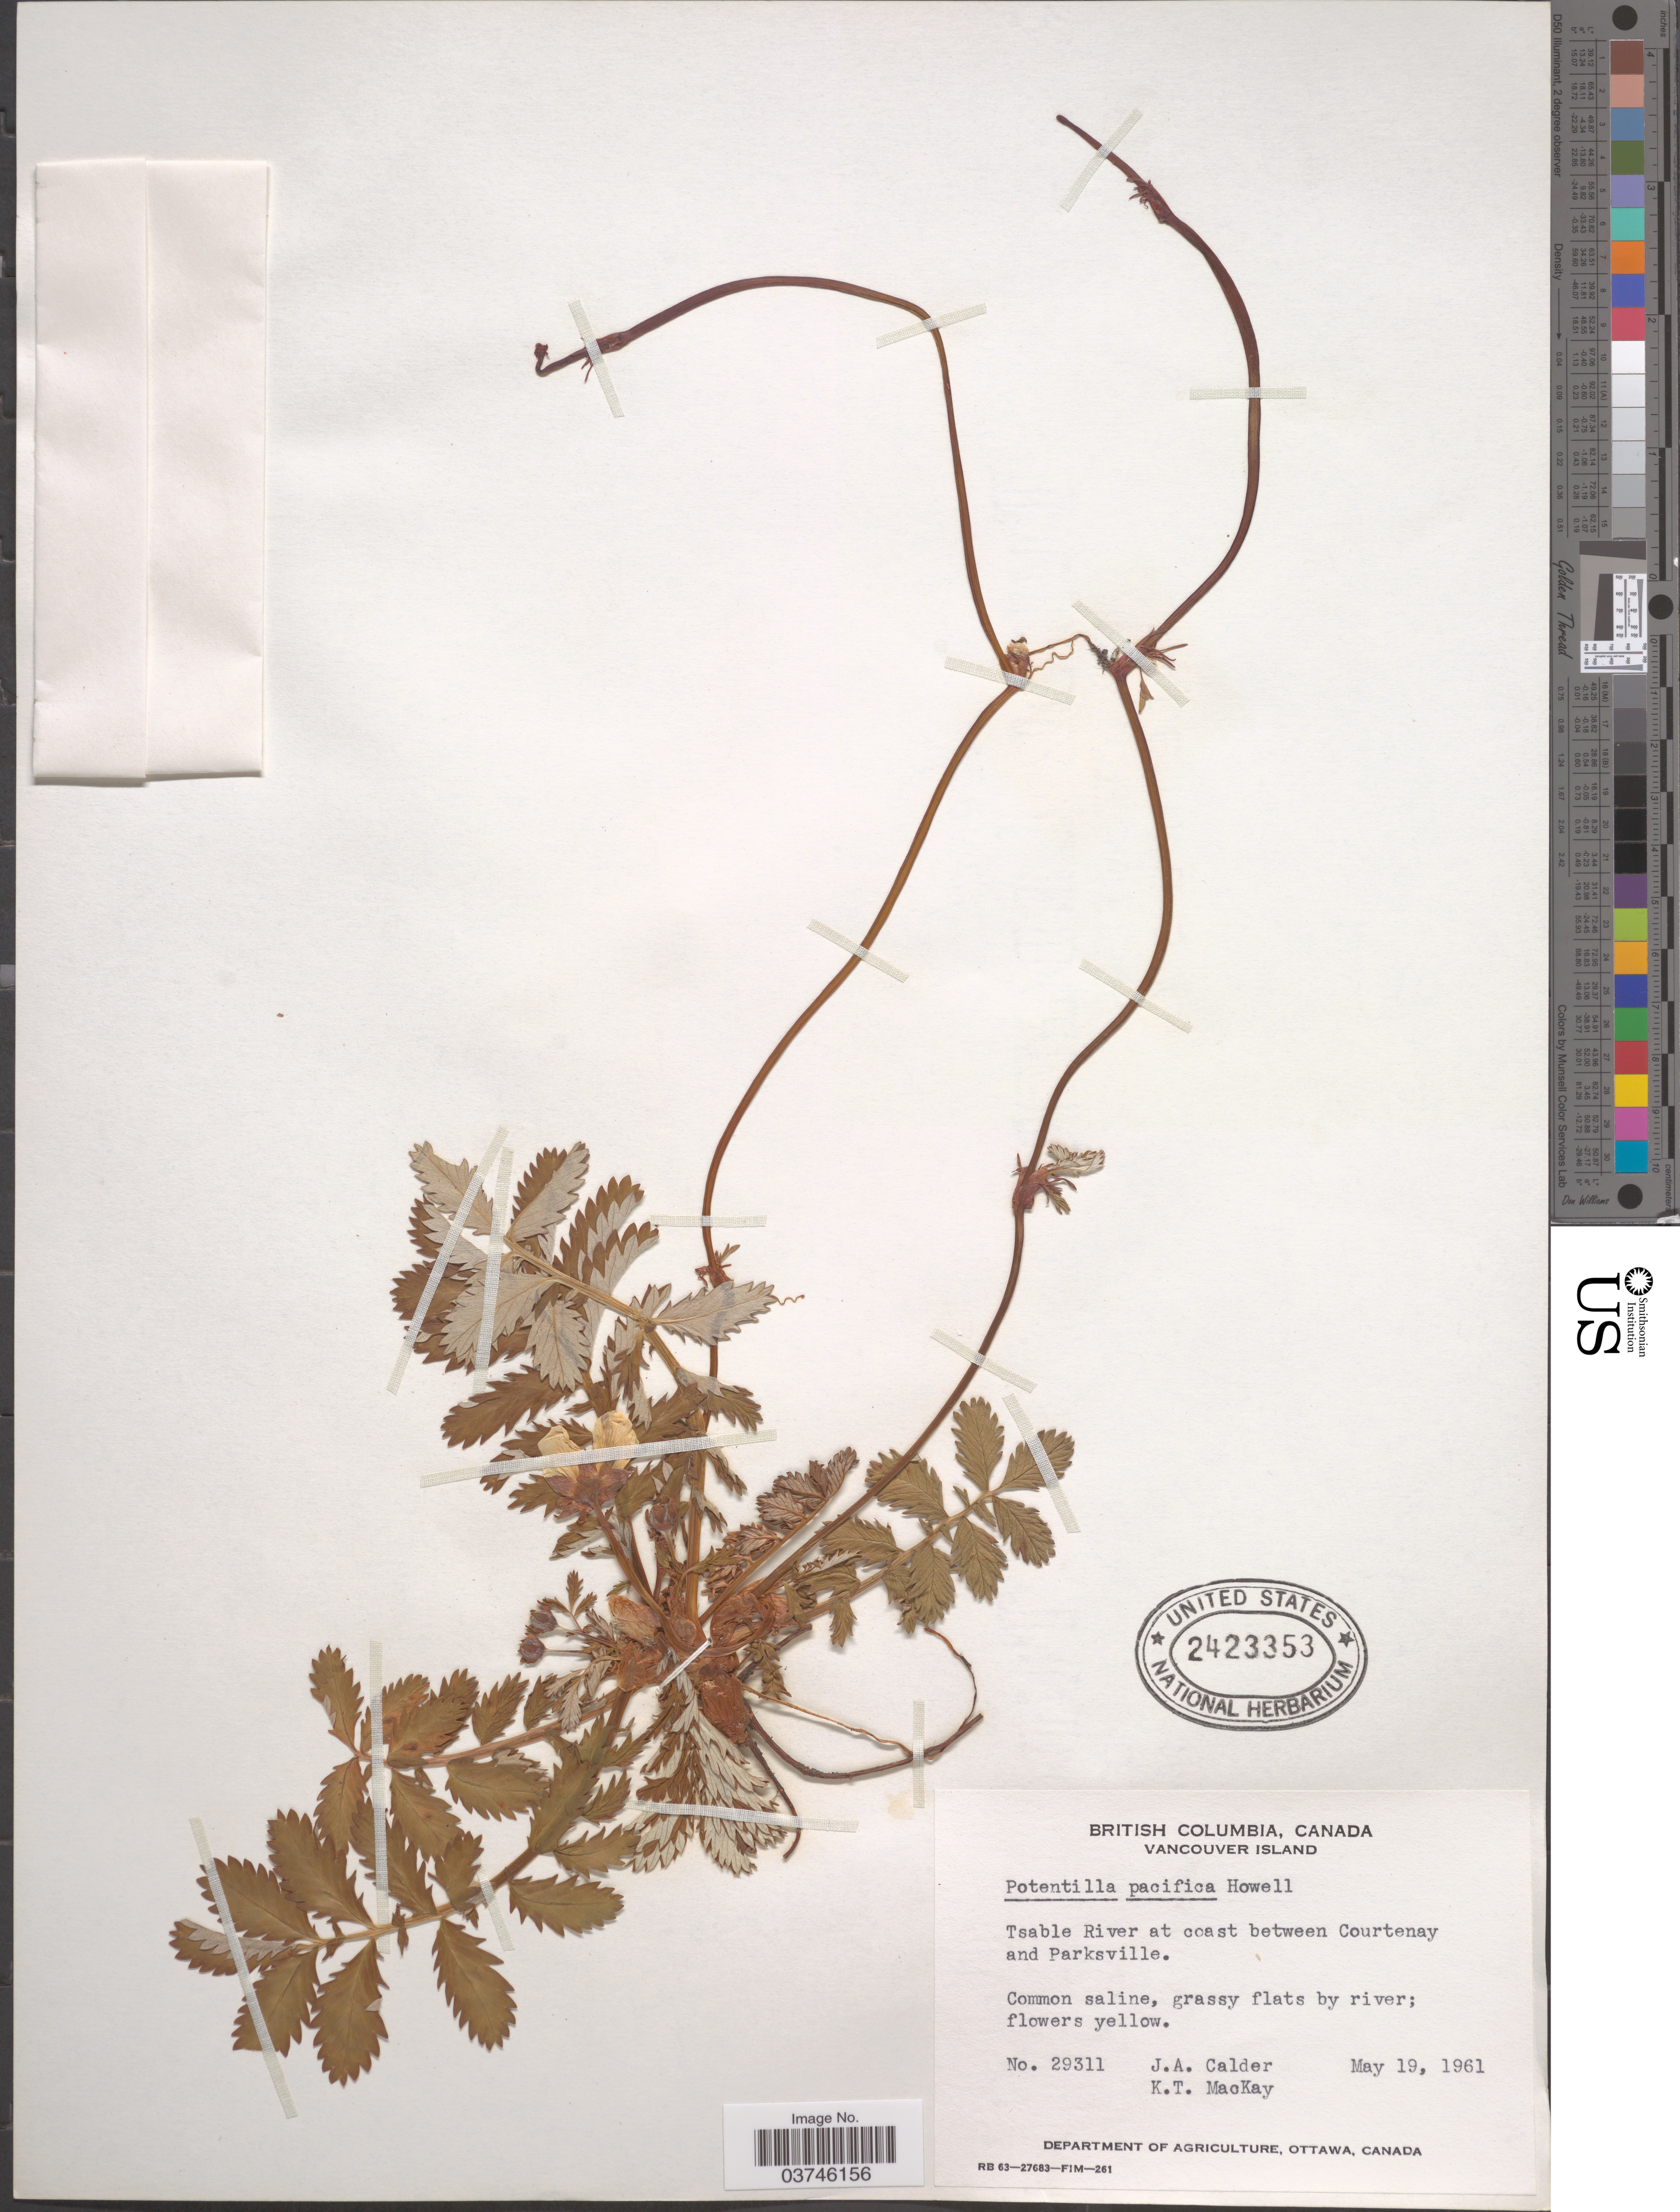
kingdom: Plantae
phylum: Tracheophyta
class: Magnoliopsida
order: Rosales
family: Rosaceae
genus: Argentina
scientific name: Argentina pacifica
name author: (Howell) Rydb.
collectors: J. A. Calder & K. T. Mackay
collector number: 29311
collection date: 1961-05-19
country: Canada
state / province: British Columbia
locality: Vancouver Island. Tsable River at coast between Courtenay and Parksville.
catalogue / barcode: US 2423353